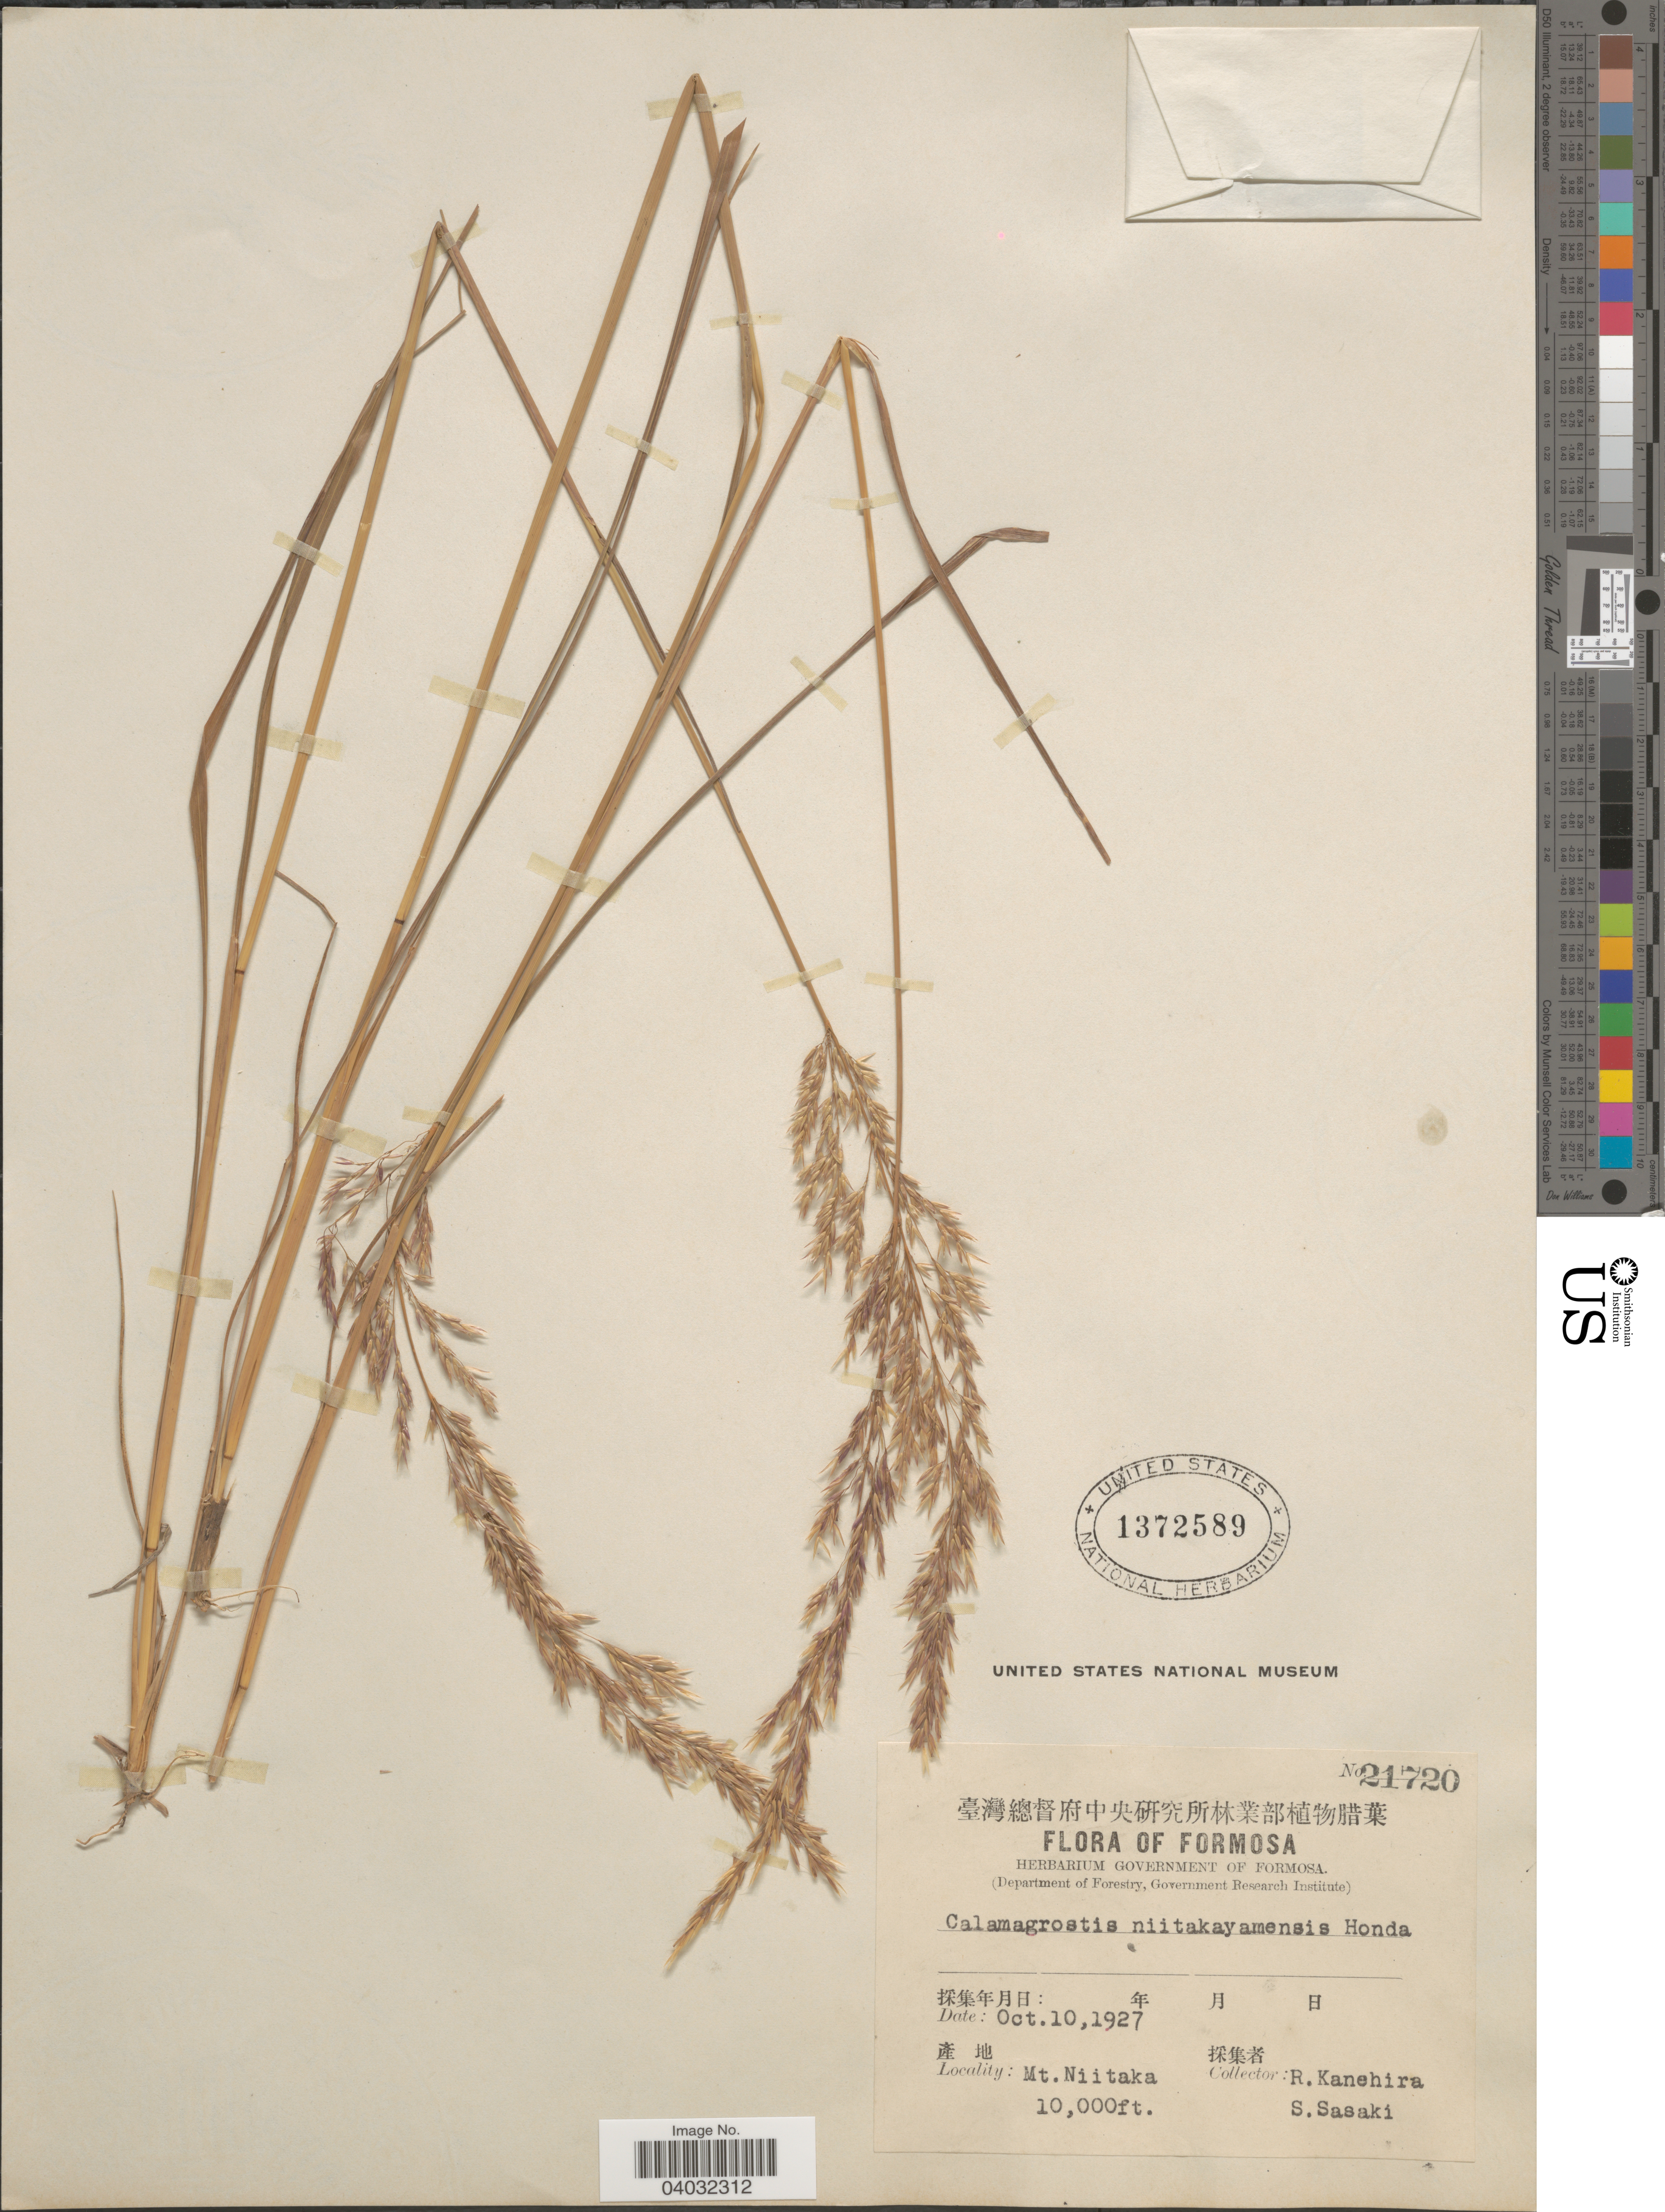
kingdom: Plantae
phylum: Tracheophyta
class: Liliopsida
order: Poales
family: Poaceae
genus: Calamagrostis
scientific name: Calamagrostis niitakayamensis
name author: Honda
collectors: R. Kanehira & S. Sasaki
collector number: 21720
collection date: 1927-10-10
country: Taiwan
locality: Formosa. Mt. Niitaka.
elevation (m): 3048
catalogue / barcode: US 1372589